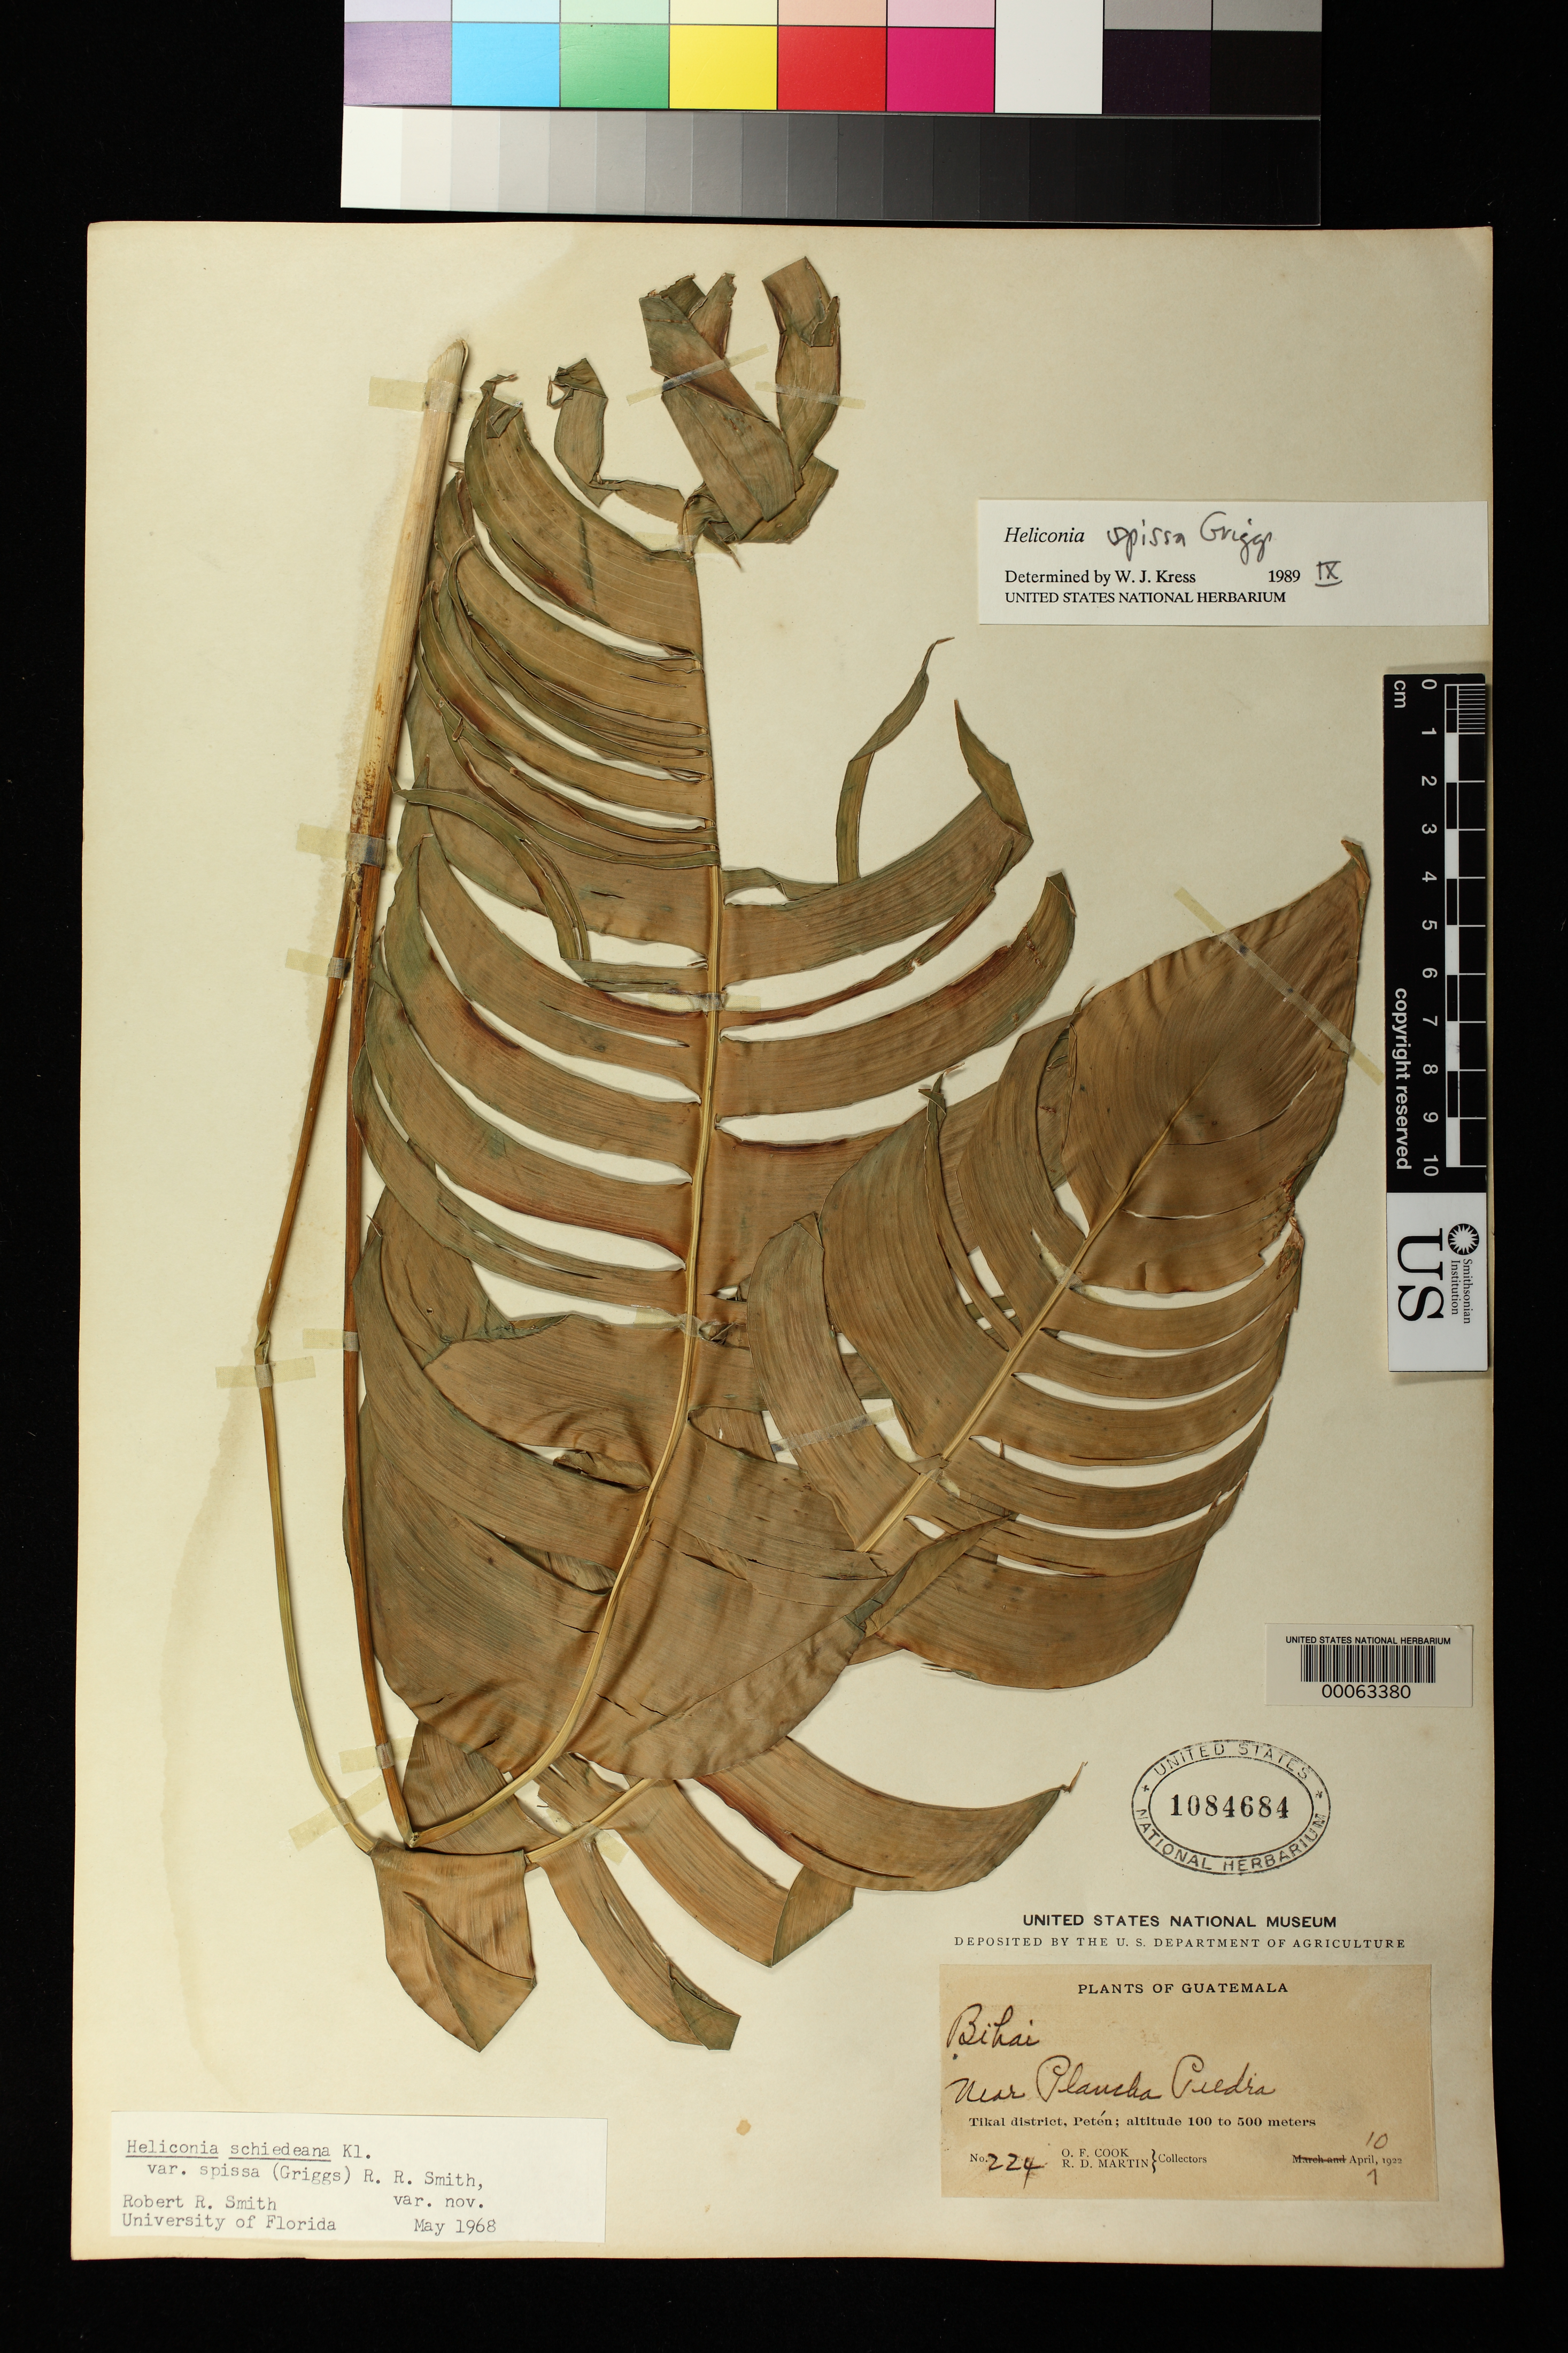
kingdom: Plantae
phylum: Tracheophyta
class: Liliopsida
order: Zingiberales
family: Heliconiaceae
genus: Heliconia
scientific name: Heliconia spissa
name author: R.F. Griggs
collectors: O. F. Cook & R. D. Martin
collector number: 224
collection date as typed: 10 Apr 1922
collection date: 1922-04-10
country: Guatemala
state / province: El Petén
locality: Tikal district, near Plancha Piedra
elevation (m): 100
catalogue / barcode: US 1084684